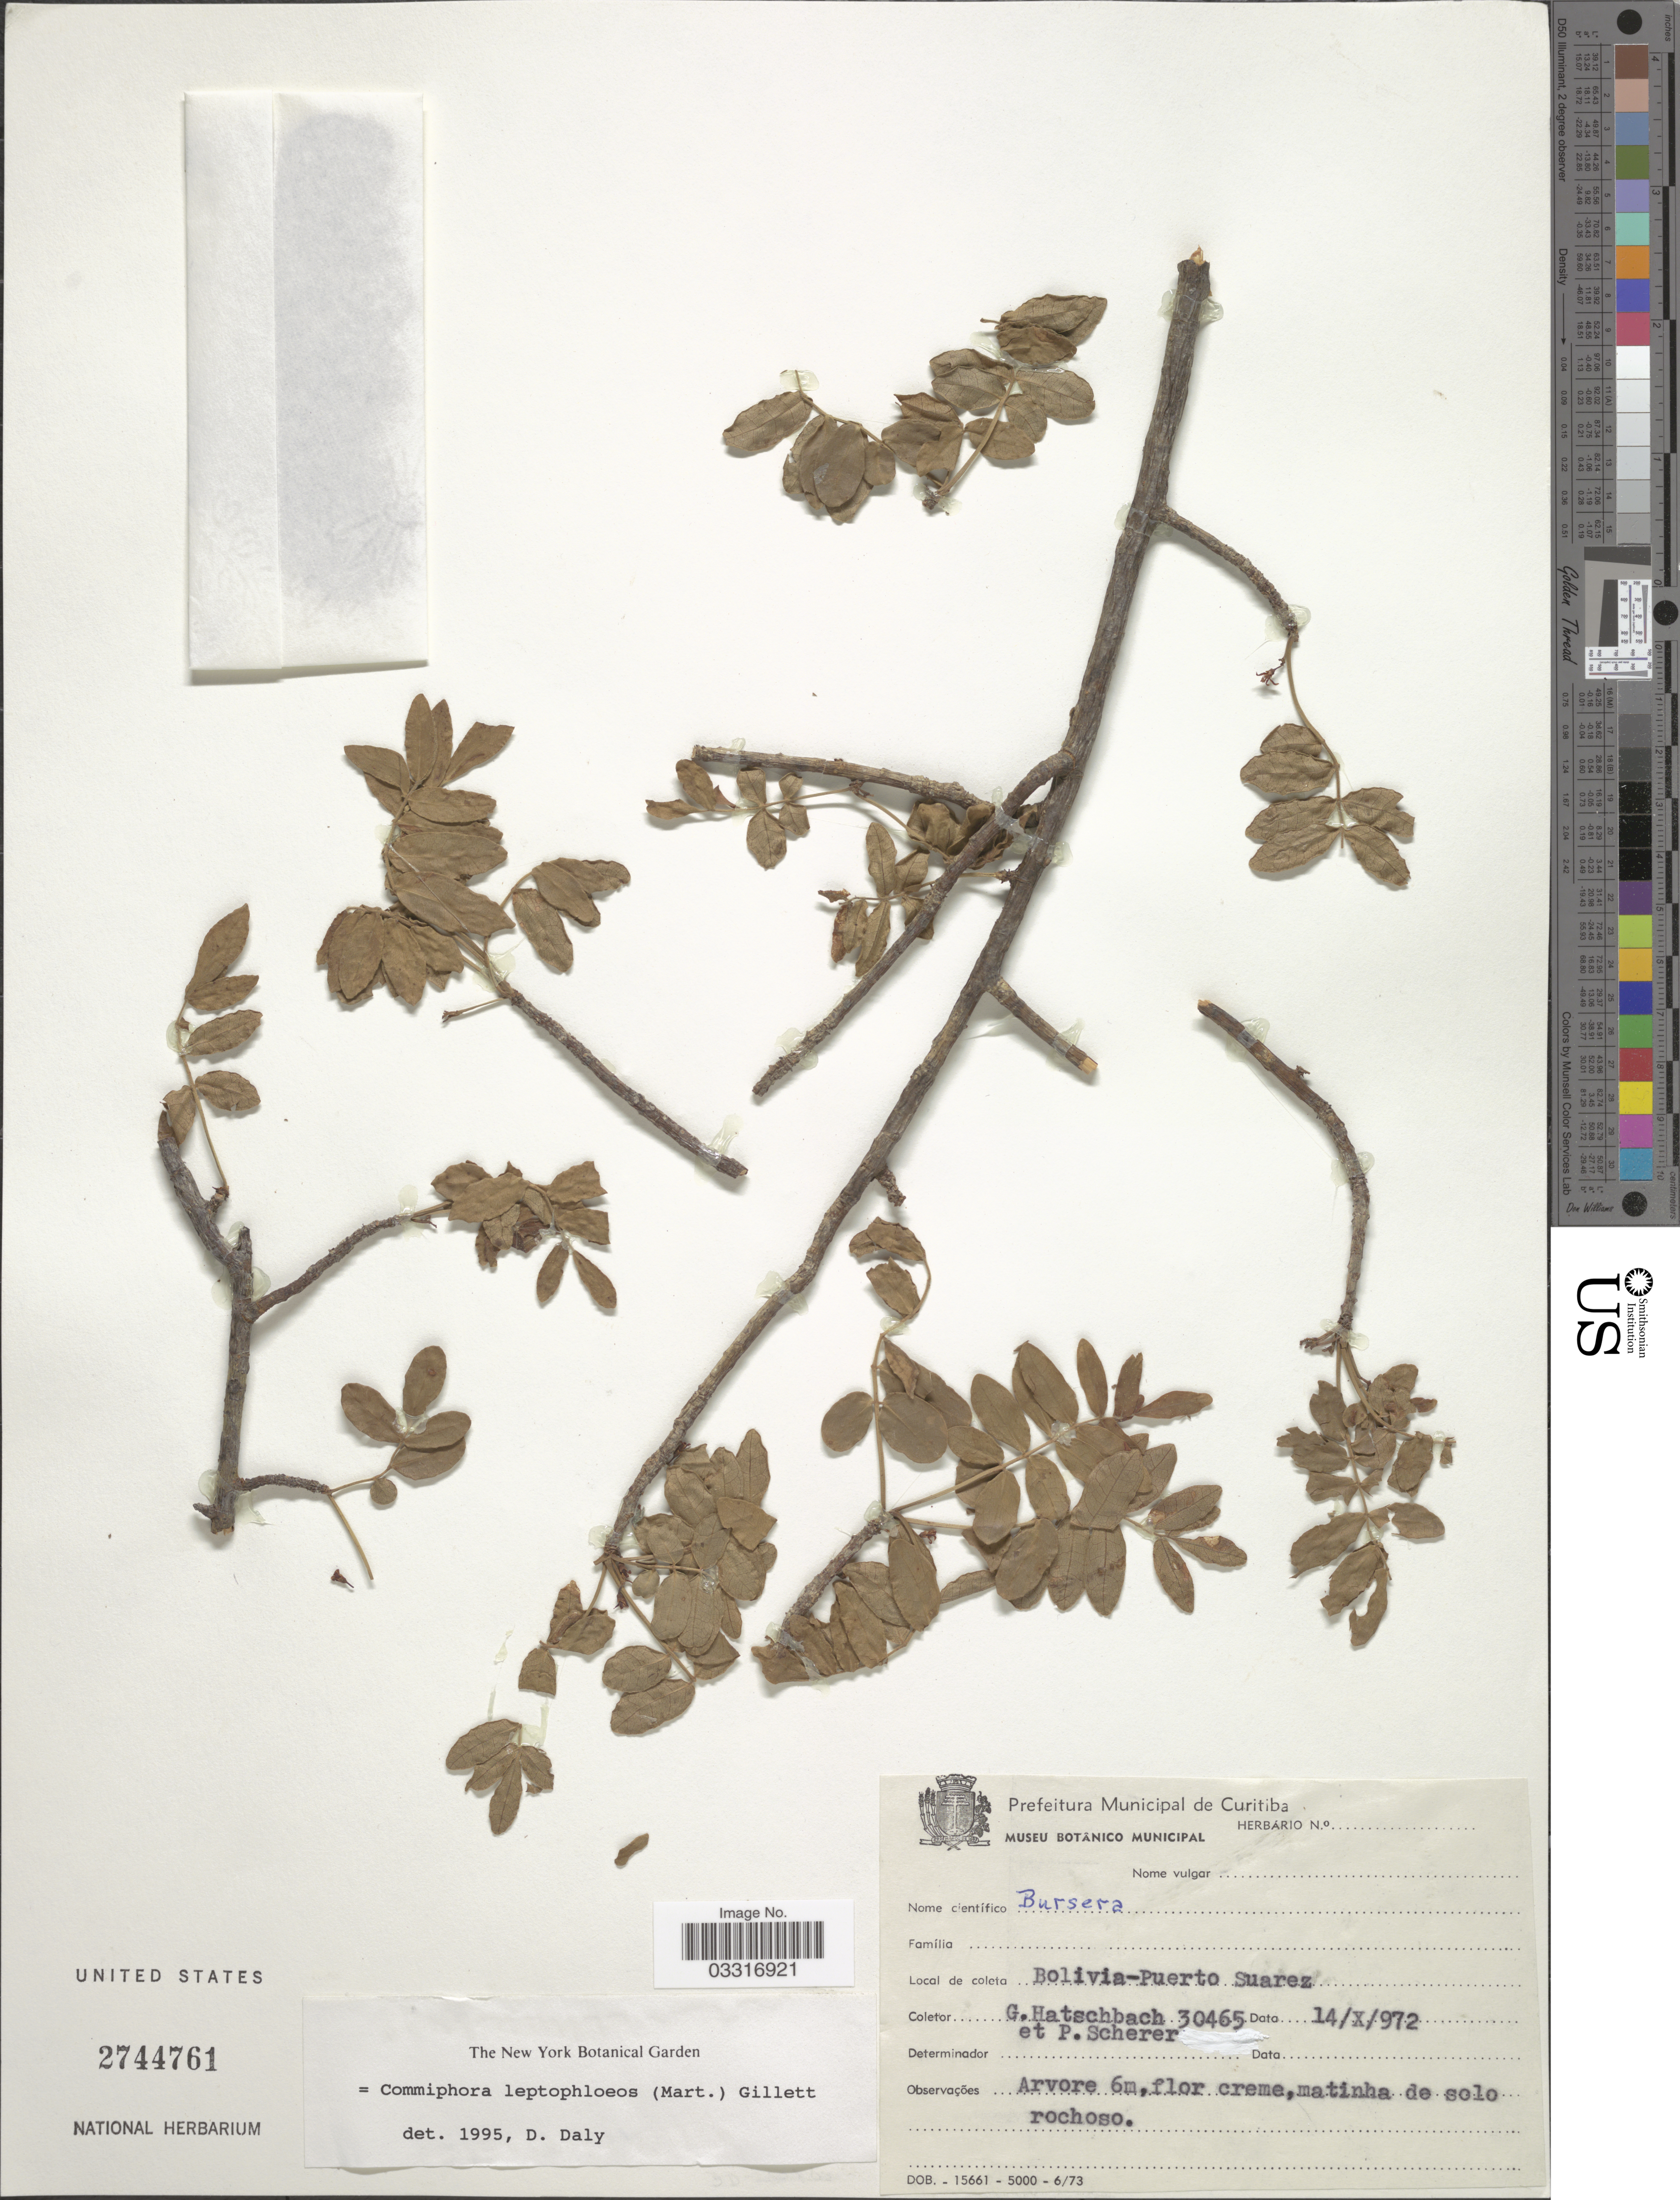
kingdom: Plantae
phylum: Tracheophyta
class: Magnoliopsida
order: Sapindales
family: Burseraceae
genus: Commiphora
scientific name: Commiphora leptophloeos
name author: (Mart.) J.B. Gillett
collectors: G. Hatschbach & P. Scherer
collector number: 30465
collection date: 1972-10-14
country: Bolivia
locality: Puerto Suarez.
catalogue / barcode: US 2744761